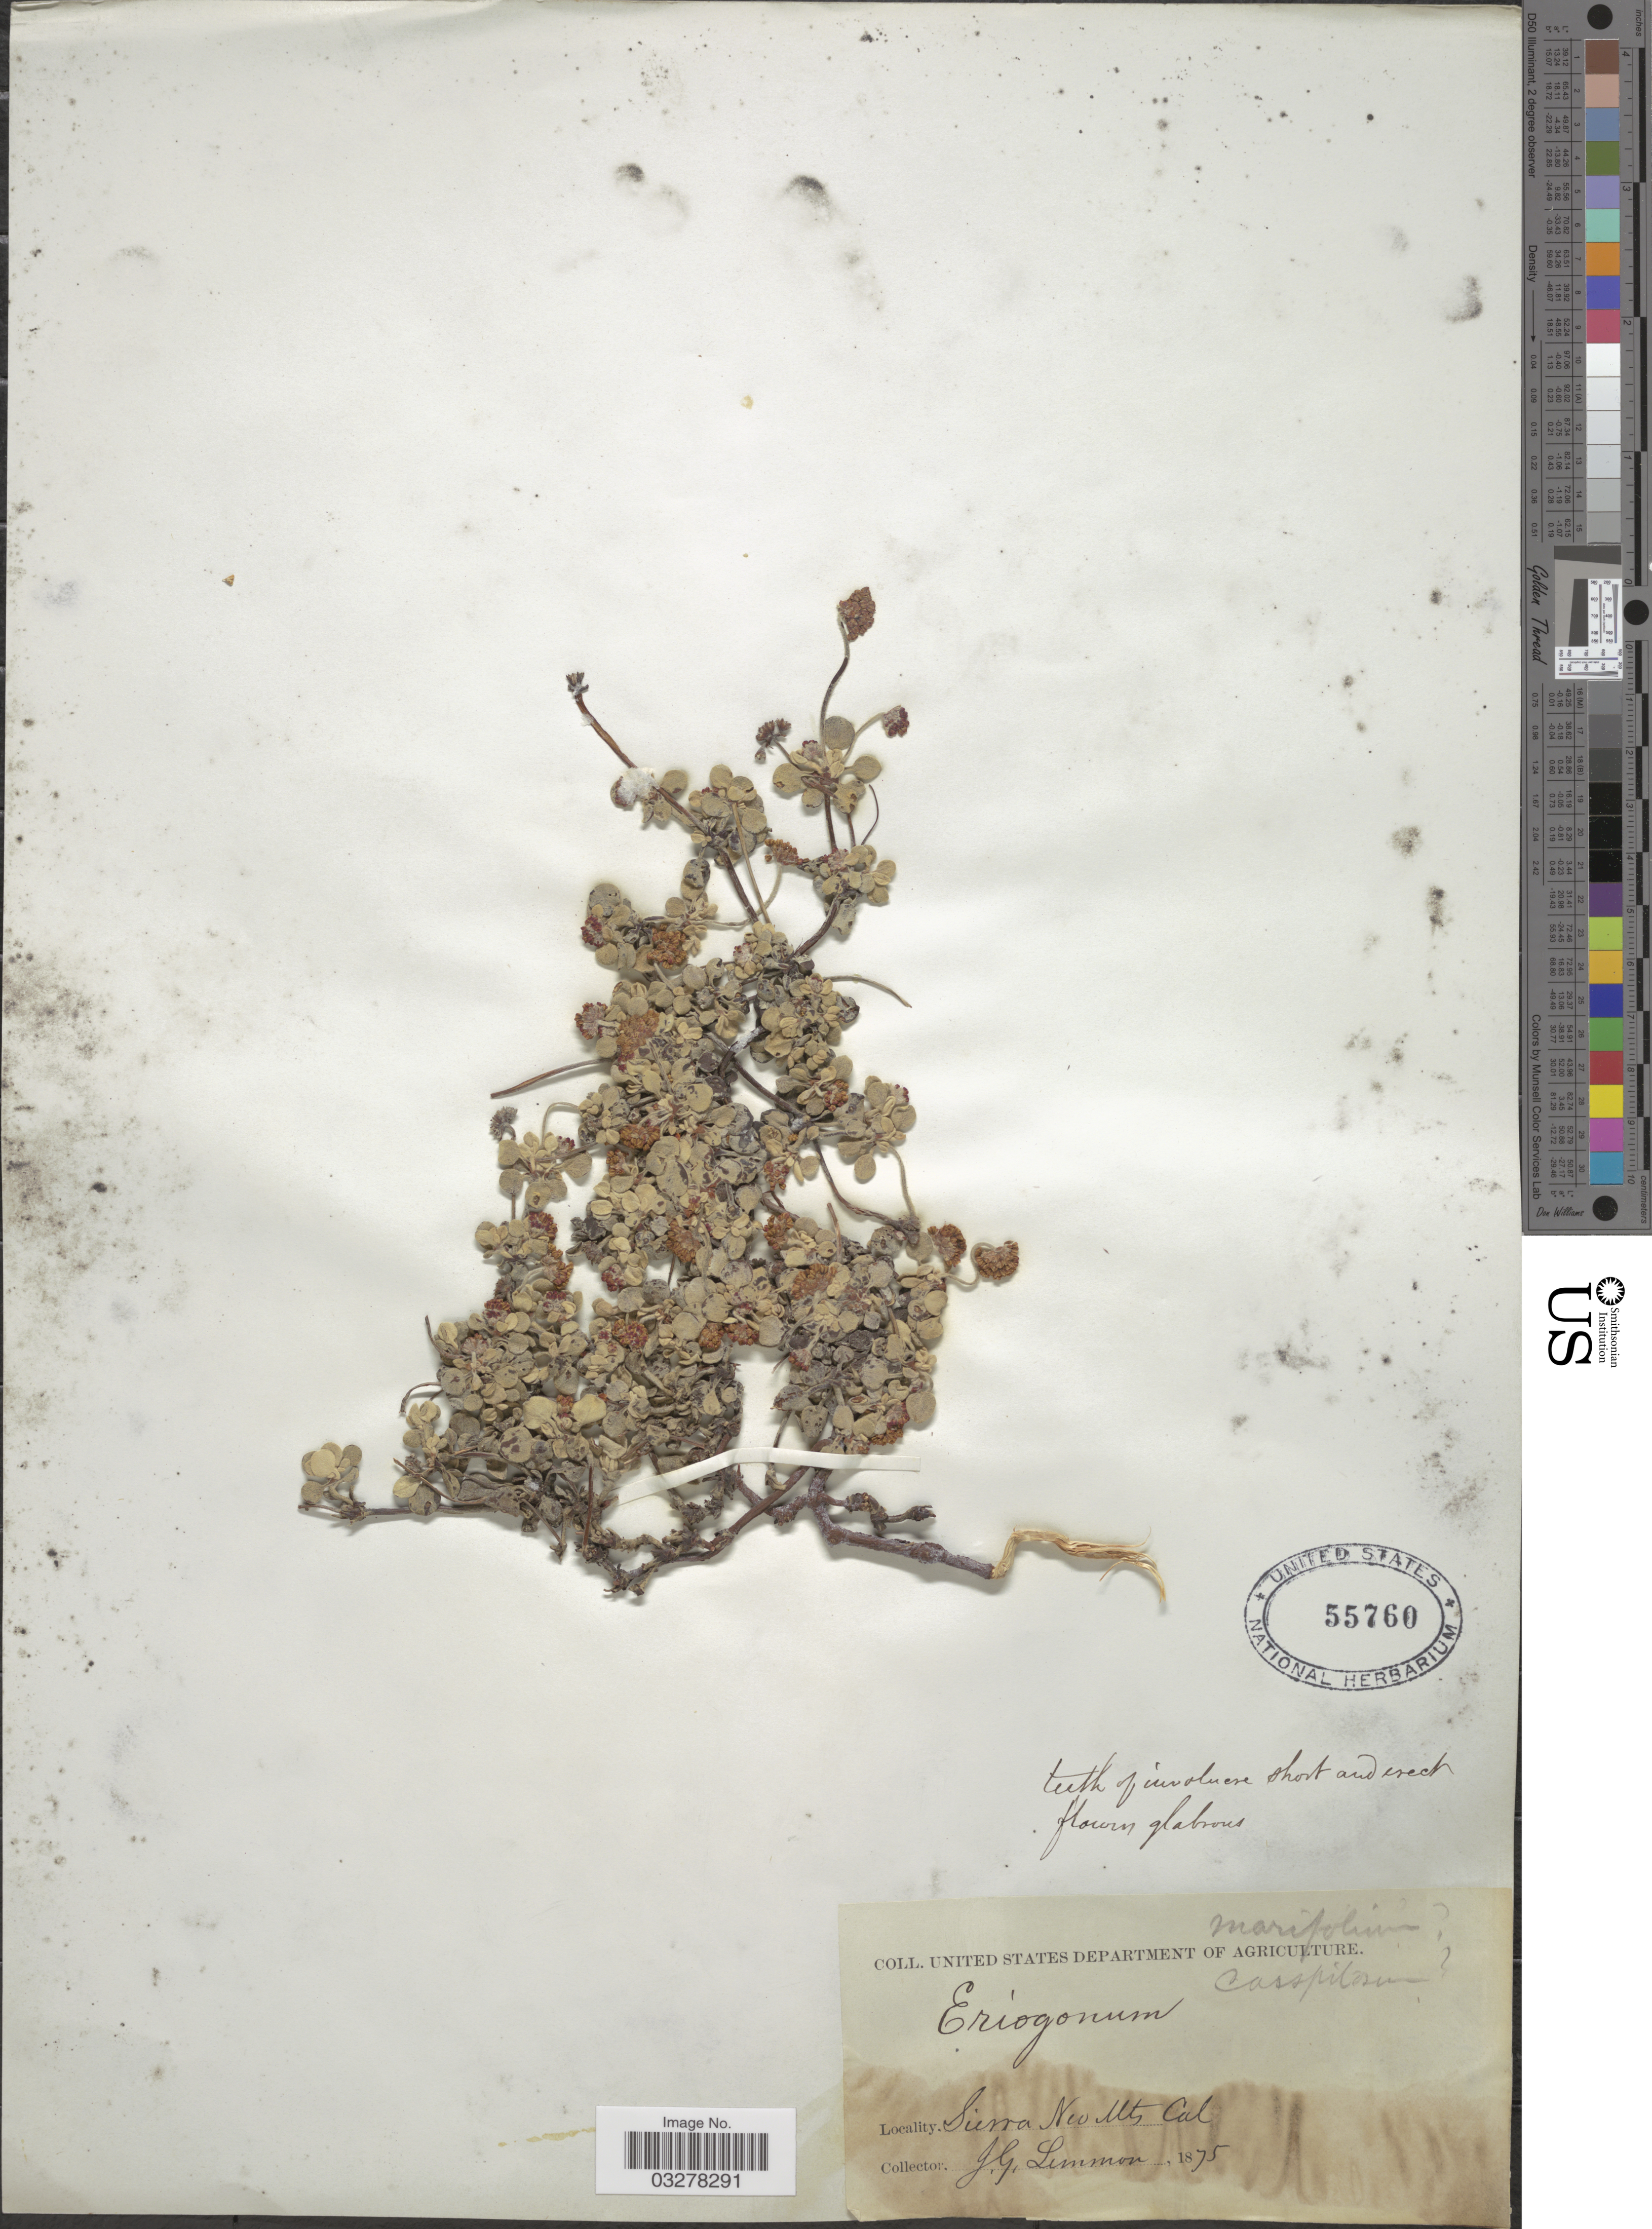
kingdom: Plantae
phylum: Tracheophyta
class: Magnoliopsida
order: Caryophyllales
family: Polygonaceae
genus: Eriogonum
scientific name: Eriogonum marifolium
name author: Torr. & A. Gray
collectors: J. Lemmon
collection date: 1875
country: United States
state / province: California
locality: Sierra Nev Mts.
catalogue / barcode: US 55760